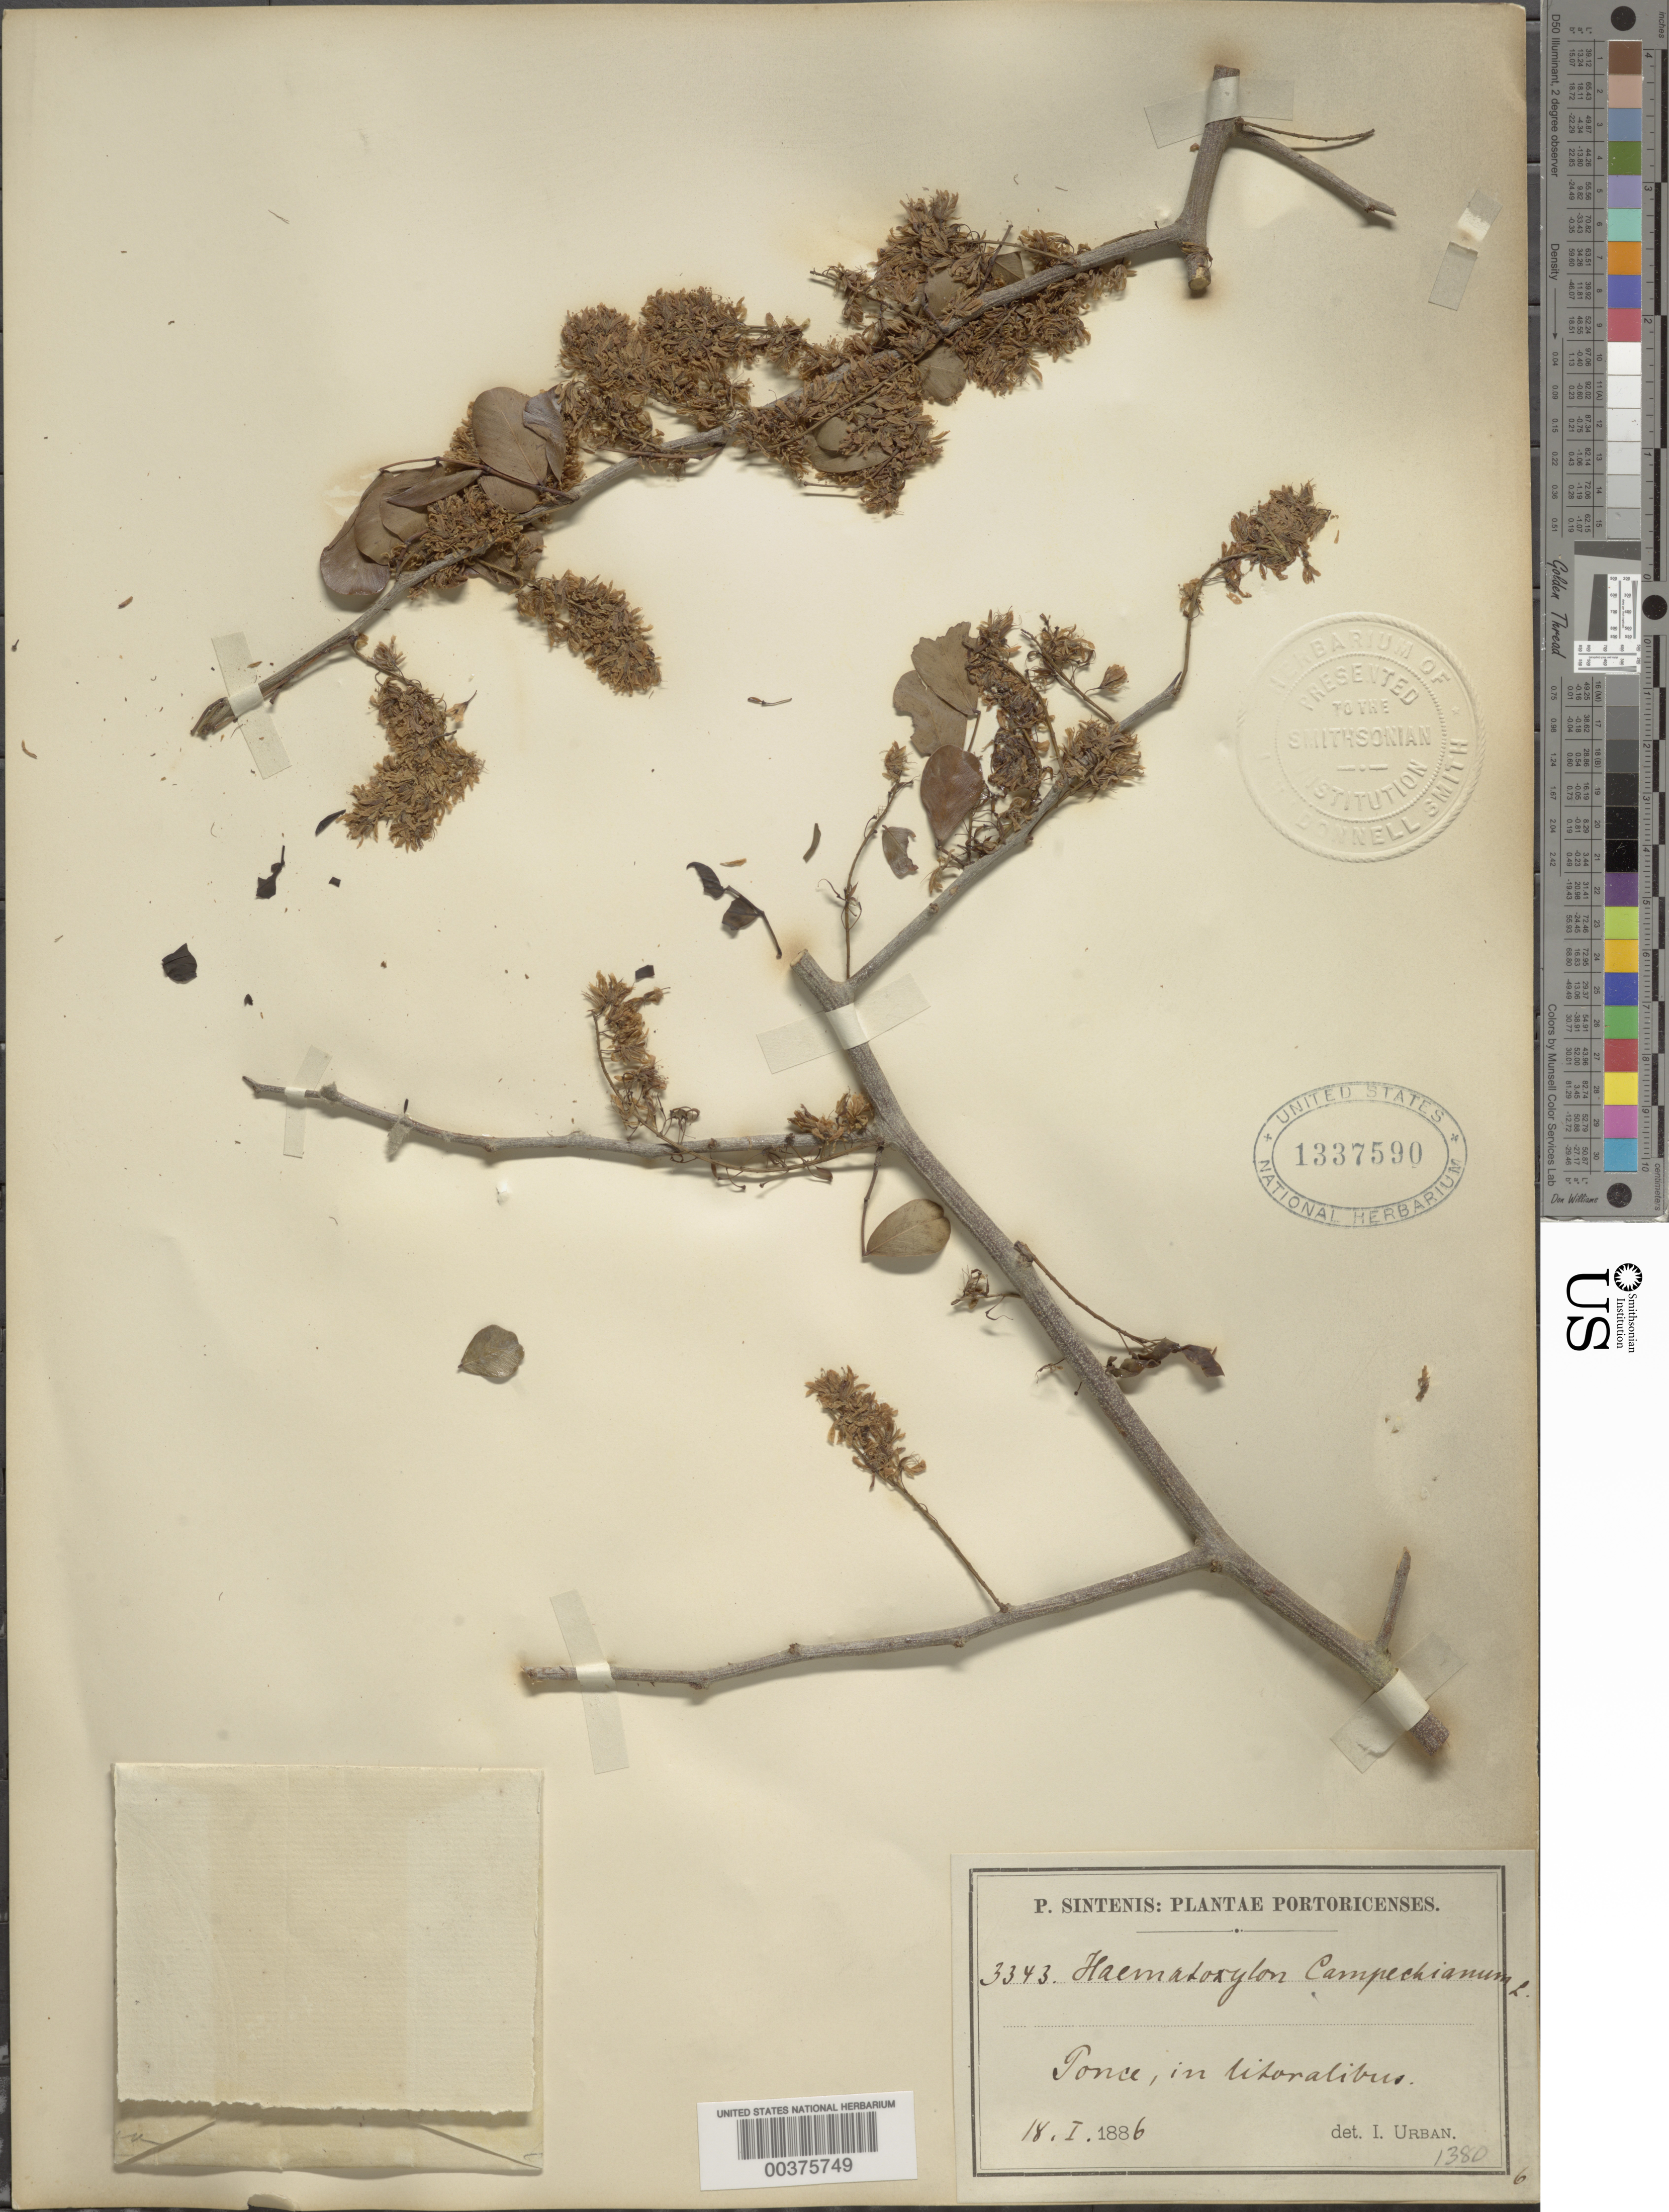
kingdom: Plantae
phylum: Tracheophyta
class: Magnoliopsida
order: Fabales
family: Fabaceae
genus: Haematoxylum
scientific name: Haematoxylum campechianum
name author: L.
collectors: P. Sintenis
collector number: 3343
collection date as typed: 18 Jan 1886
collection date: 1886-01-18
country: Puerto Rico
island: Greater Antilles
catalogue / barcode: US 1337590